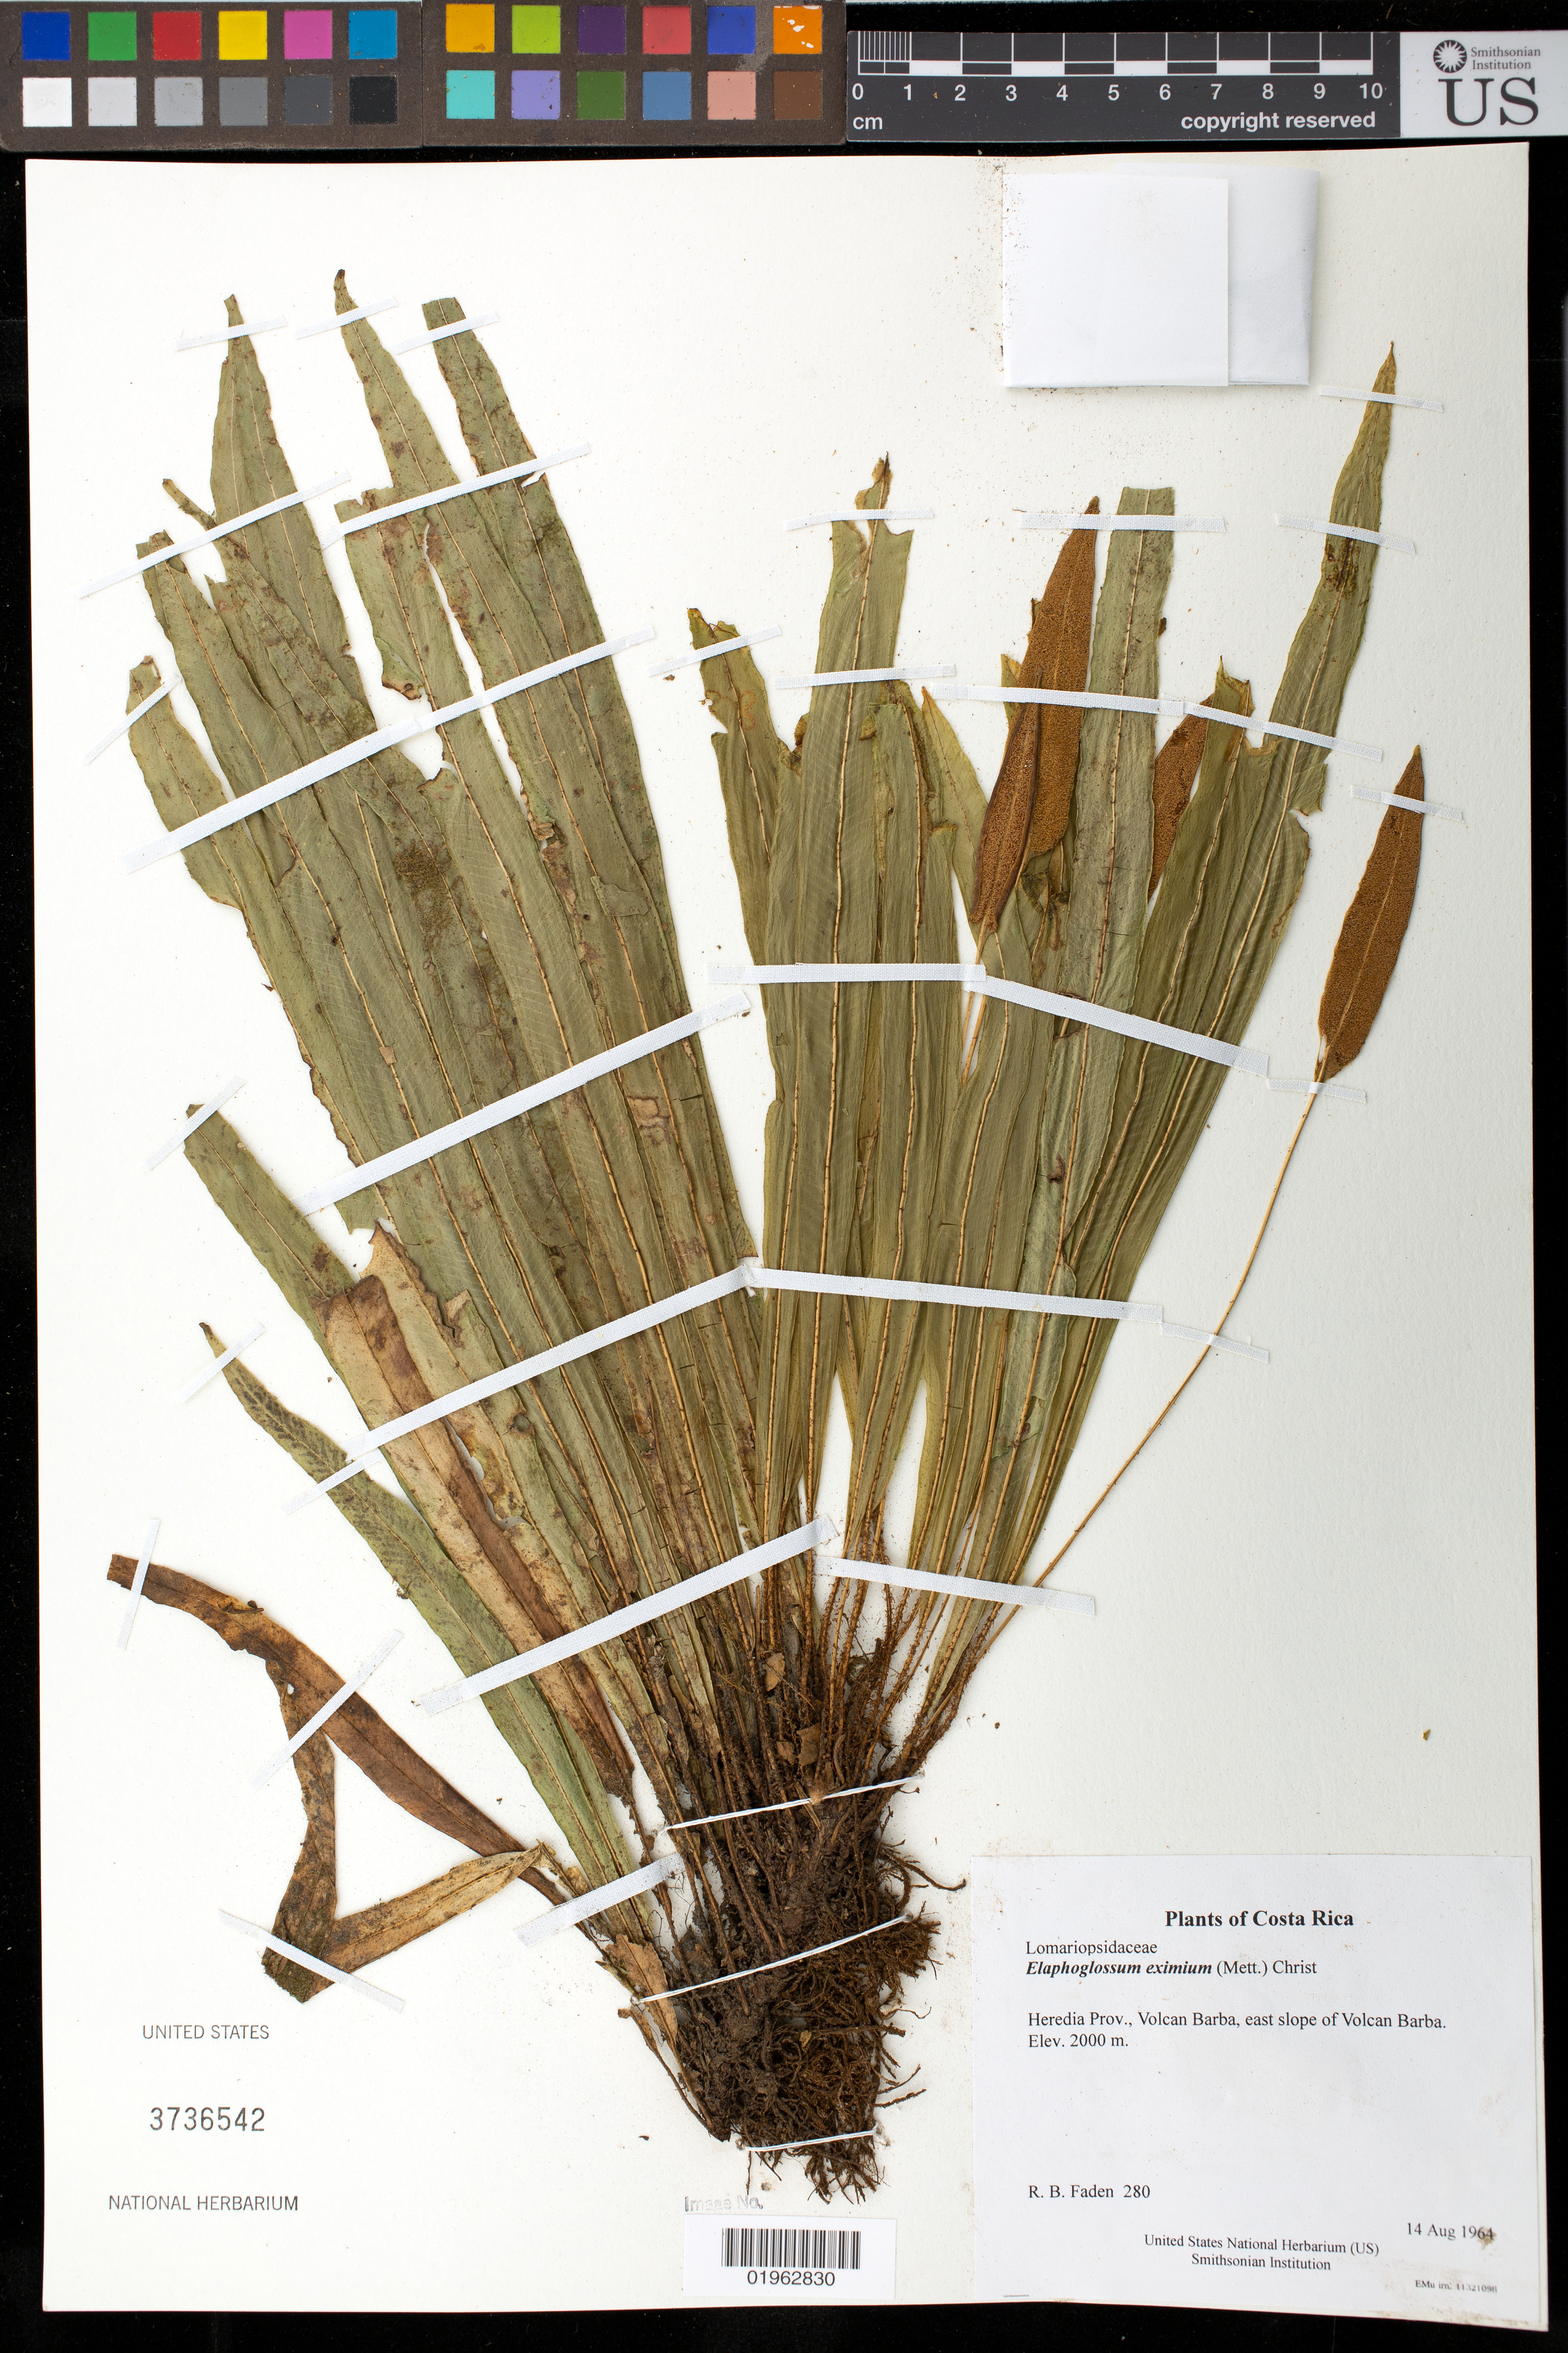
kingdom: Plantae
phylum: Tracheophyta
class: Polypodiopsida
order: Polypodiales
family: Dryopteridaceae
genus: Elaphoglossum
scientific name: Elaphoglossum eximium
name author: (Mett.) Christ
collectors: R. B. Faden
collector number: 280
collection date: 1964-08-14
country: Costa Rica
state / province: Heredia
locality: Volcan Barba, east slope of Volcan Barba.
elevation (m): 2000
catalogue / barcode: US 3736542